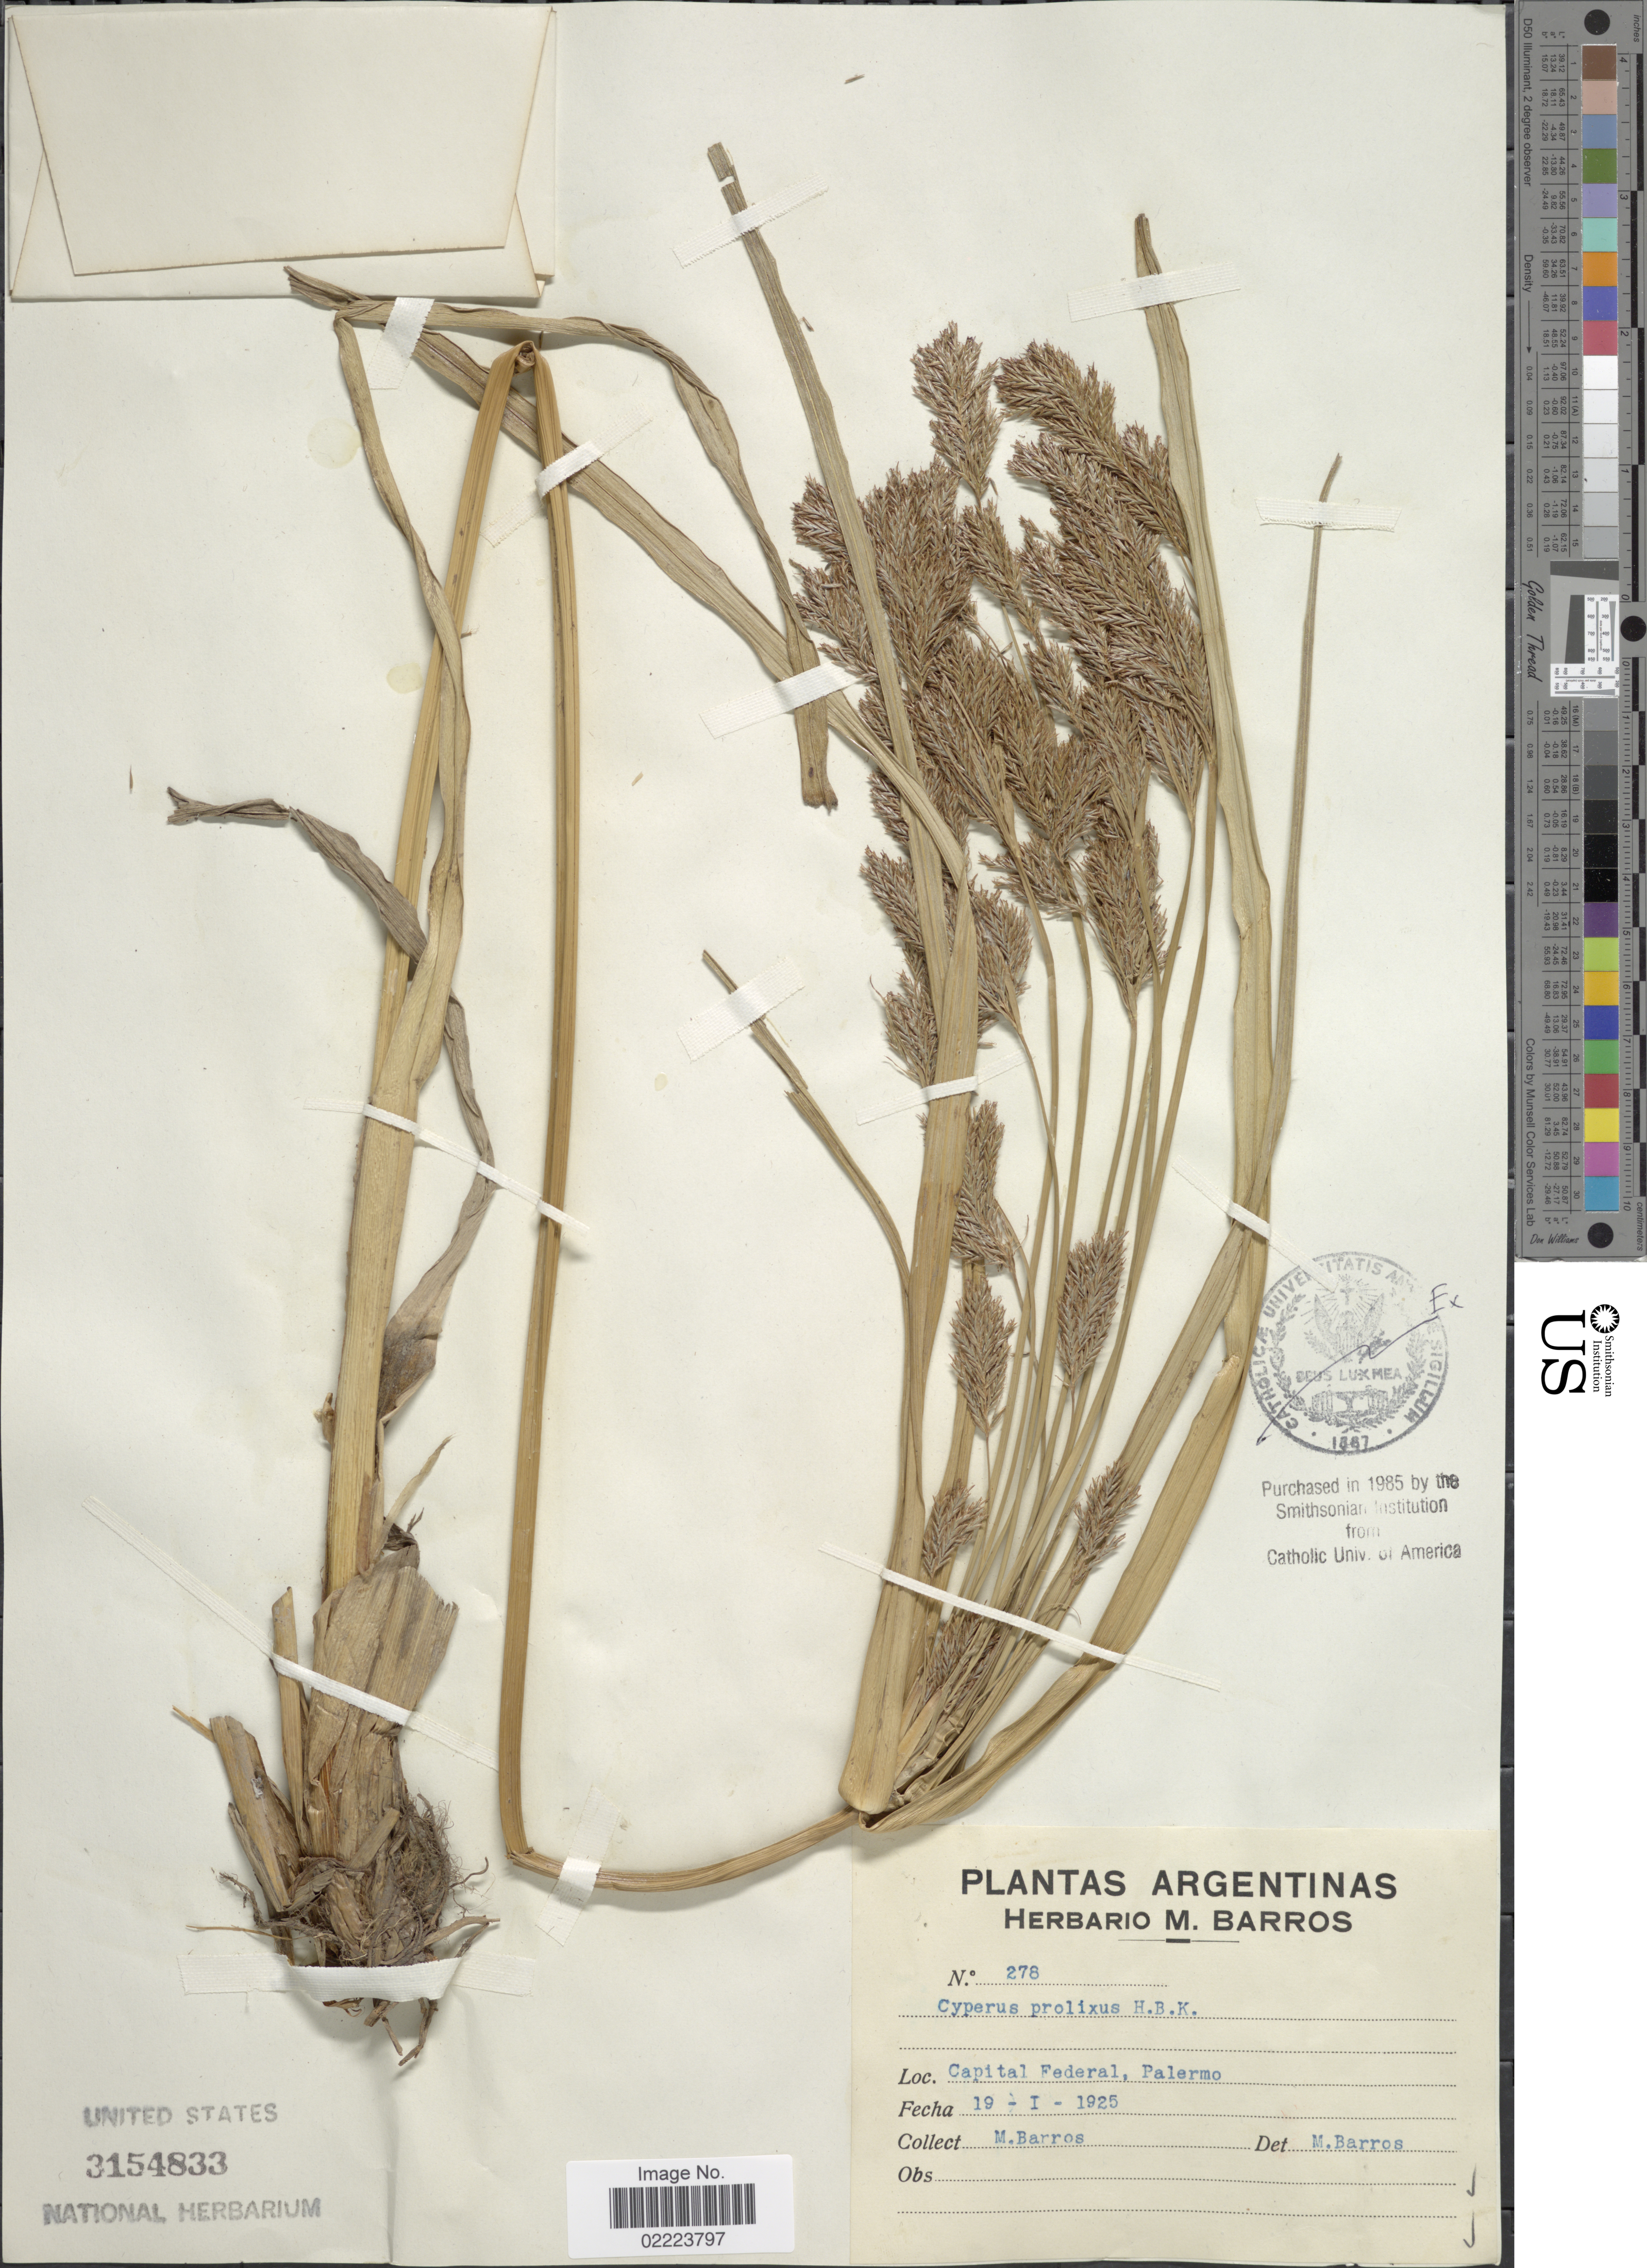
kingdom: Plantae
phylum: Tracheophyta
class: Liliopsida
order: Poales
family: Cyperaceae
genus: Cyperus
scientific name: Cyperus prolixus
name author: Kunth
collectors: M. Barros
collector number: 278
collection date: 1925-01-19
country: Venezuela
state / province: Distrito Federal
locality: Palermo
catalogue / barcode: US 3154833